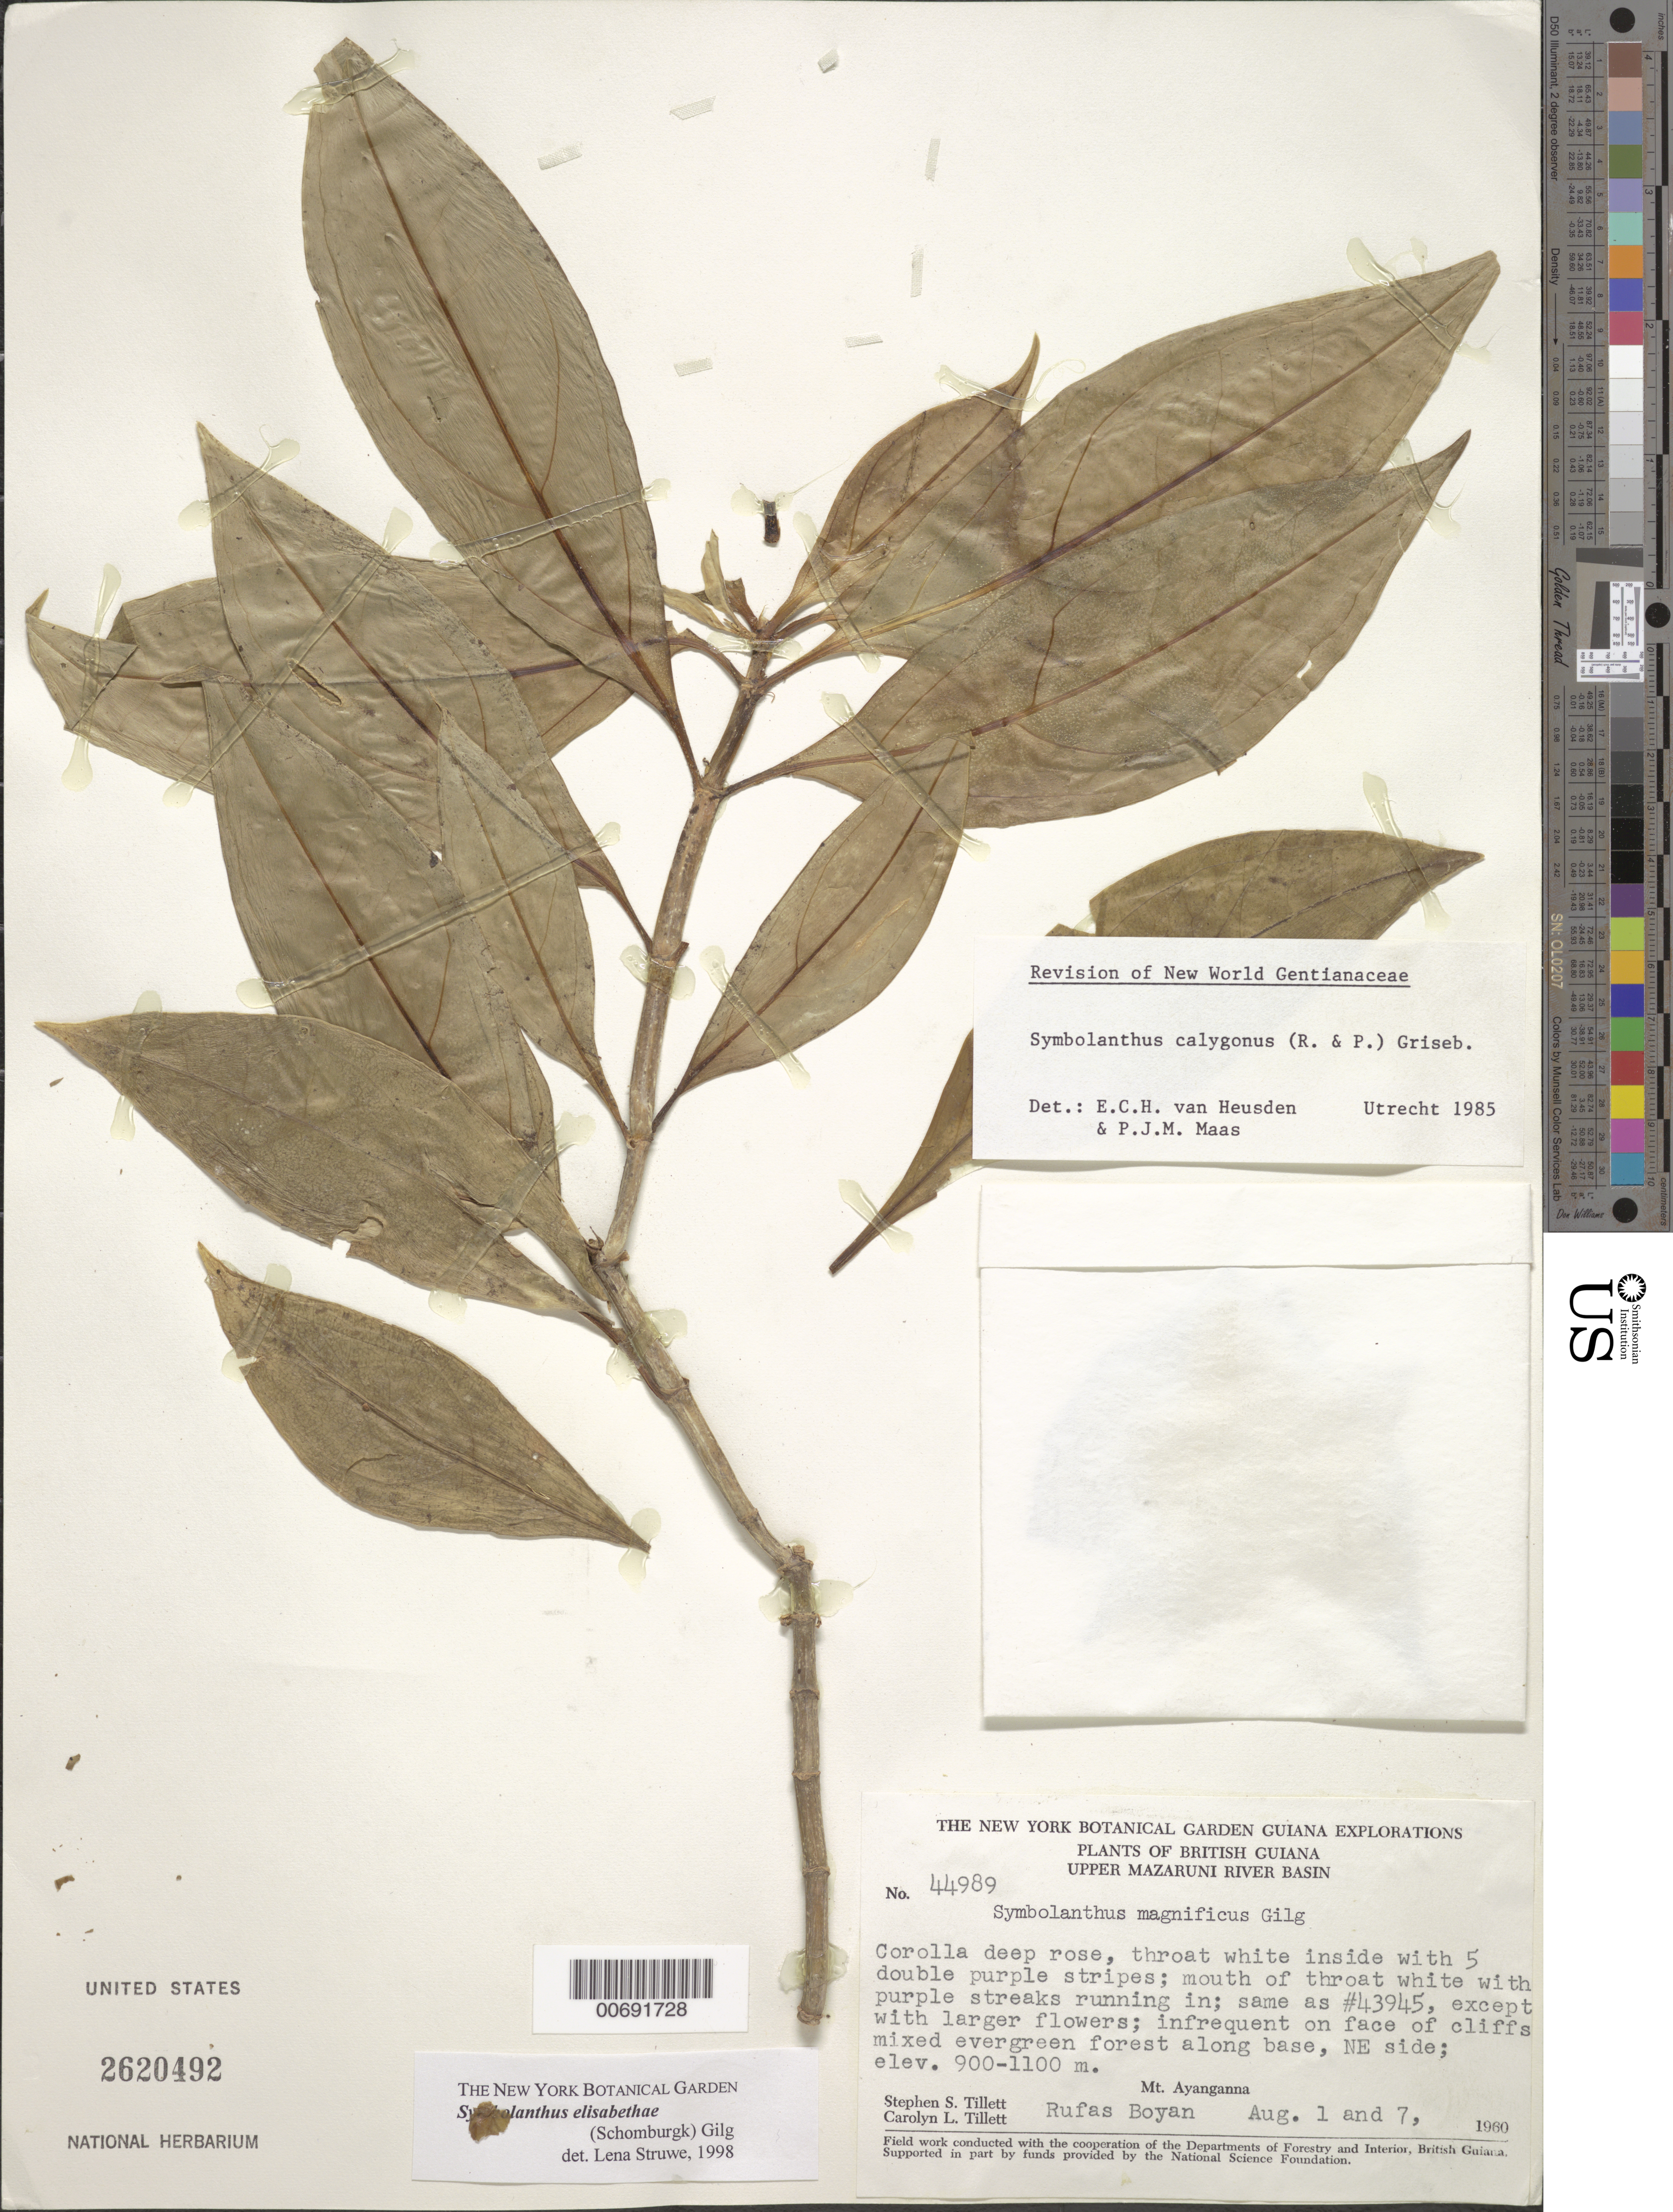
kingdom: Plantae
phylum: Tracheophyta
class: Magnoliopsida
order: Gentianales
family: Gentianaceae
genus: Symbolanthus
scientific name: Symbolanthus elisabethae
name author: (M.R. Schomb.) Gilg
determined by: Struwe, L.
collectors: S. S. Tillett, C. L. Tillett & R. Boyan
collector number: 44989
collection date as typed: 1-Aug-60 and 7-Aug-60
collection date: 1960-08-01,1960-08-07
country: Guyana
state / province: Cuyuni-Mazaruni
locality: Mt. Ayanganna, NE side of, Upper Mazaruni R Basin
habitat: Face of cliffs, mixed evergreen forest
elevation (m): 900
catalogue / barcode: US 2620492